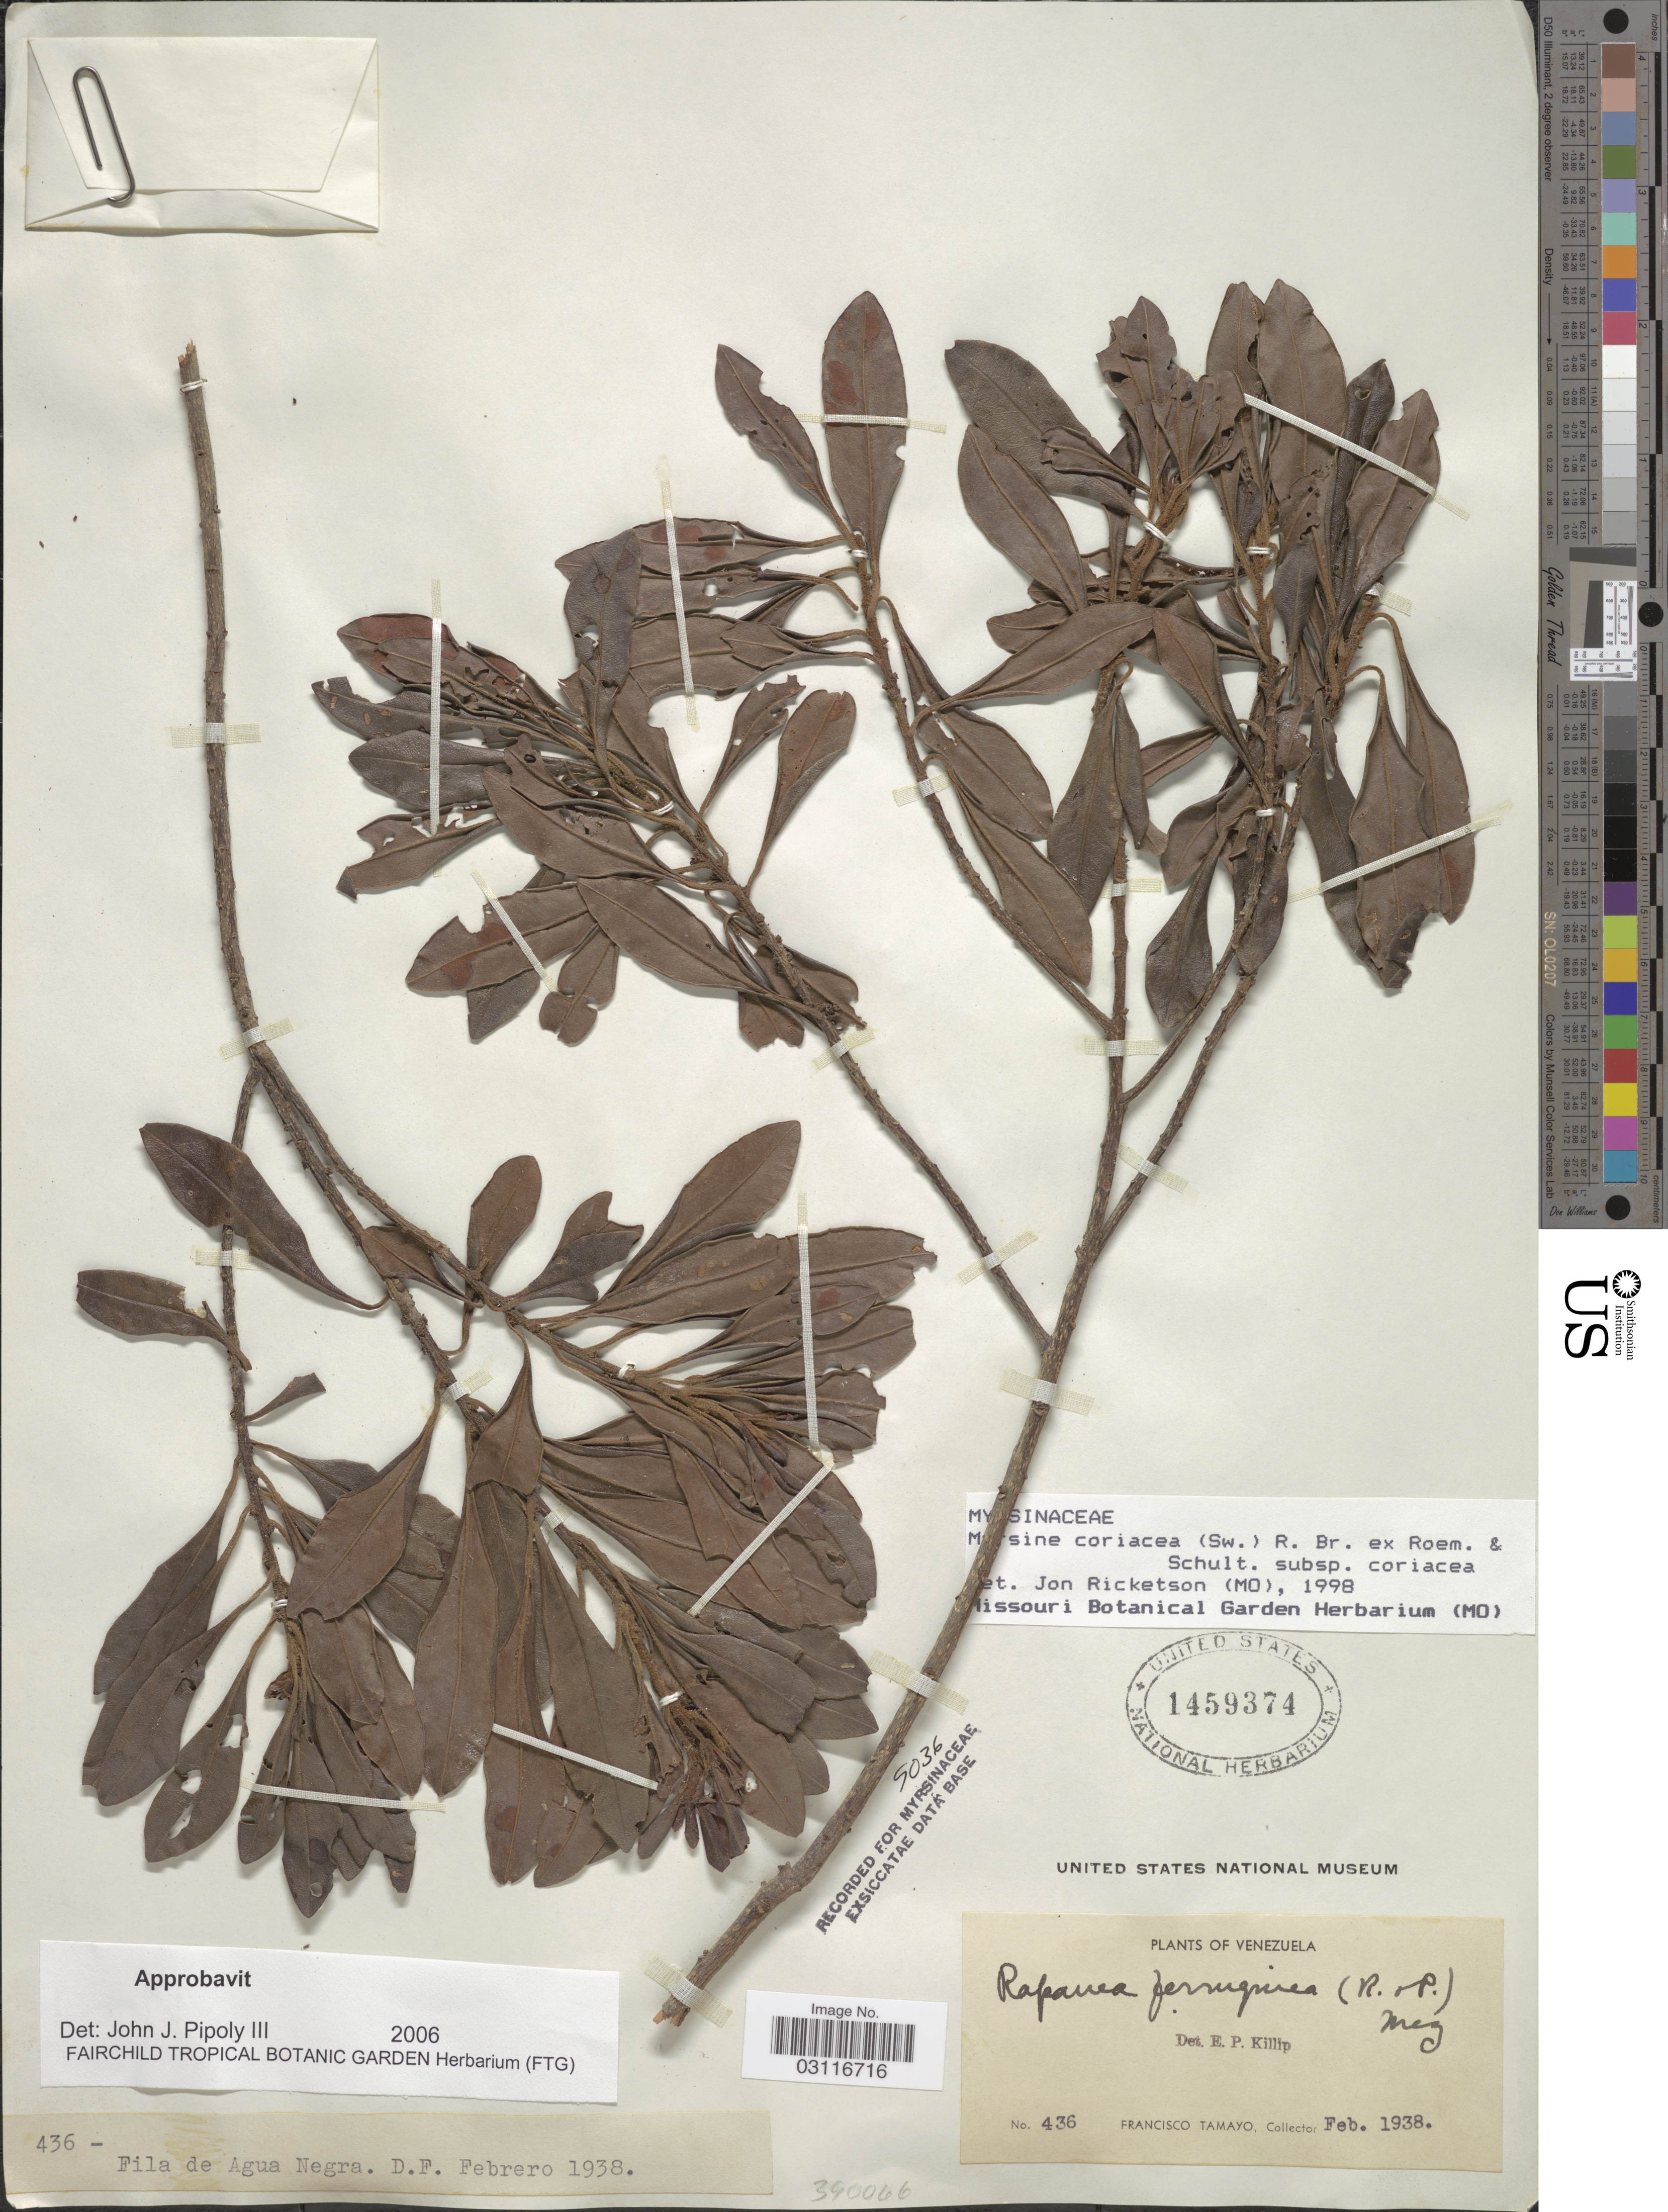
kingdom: Plantae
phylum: Tracheophyta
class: Magnoliopsida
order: Ericales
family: Primulaceae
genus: Myrsine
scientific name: Myrsine coriacea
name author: (Sw.) R. Br. ex Roem. & Schult.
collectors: F. Tamayo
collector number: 436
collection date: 1938-02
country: Venezuela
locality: Fila de Agua Negra. D.F.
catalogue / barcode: US 1459374